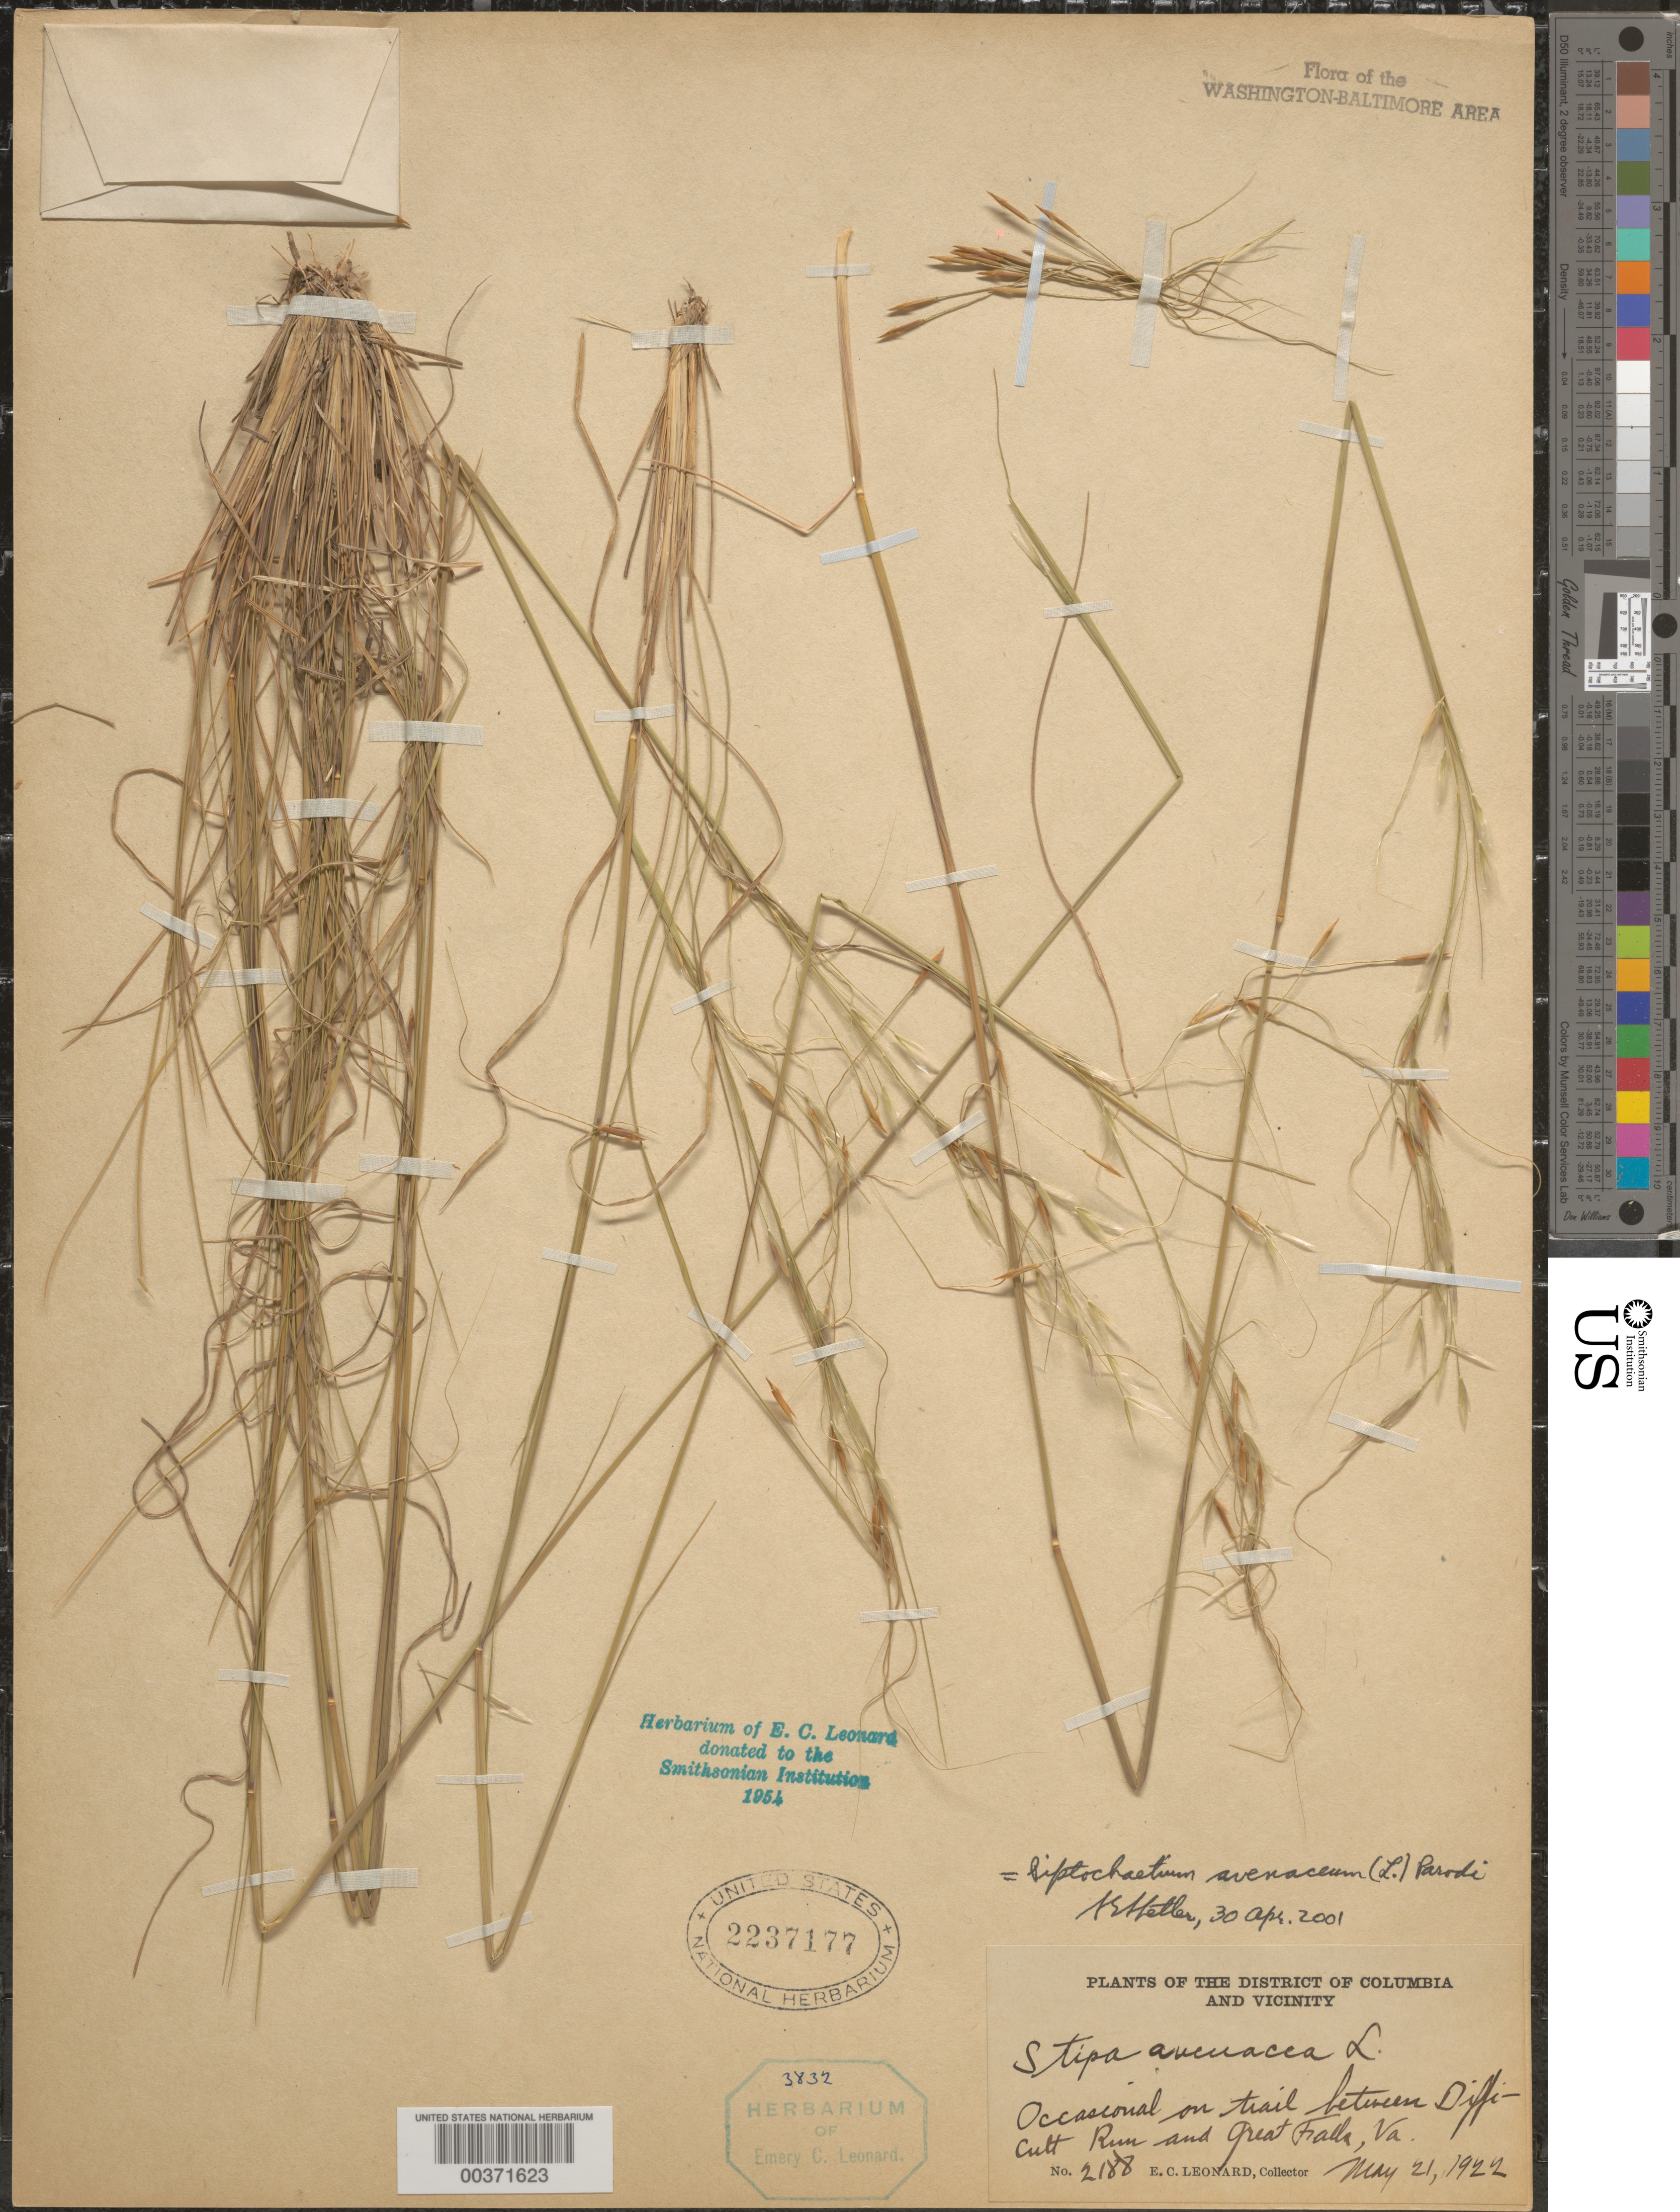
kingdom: Plantae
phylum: Tracheophyta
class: Liliopsida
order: Poales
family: Poaceae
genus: Piptochaetium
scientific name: Piptochaetium avenaceum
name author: (L.) Parodi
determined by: Shetler, Stanwyn G., (US), NMNH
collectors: E. C. Leonard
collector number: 2188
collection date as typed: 21 May 1922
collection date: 1922-05-21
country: United States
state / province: Virginia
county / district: Fairfax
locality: Between Difficult Run and Great Falls C. and O. Canal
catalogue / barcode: US 2237177